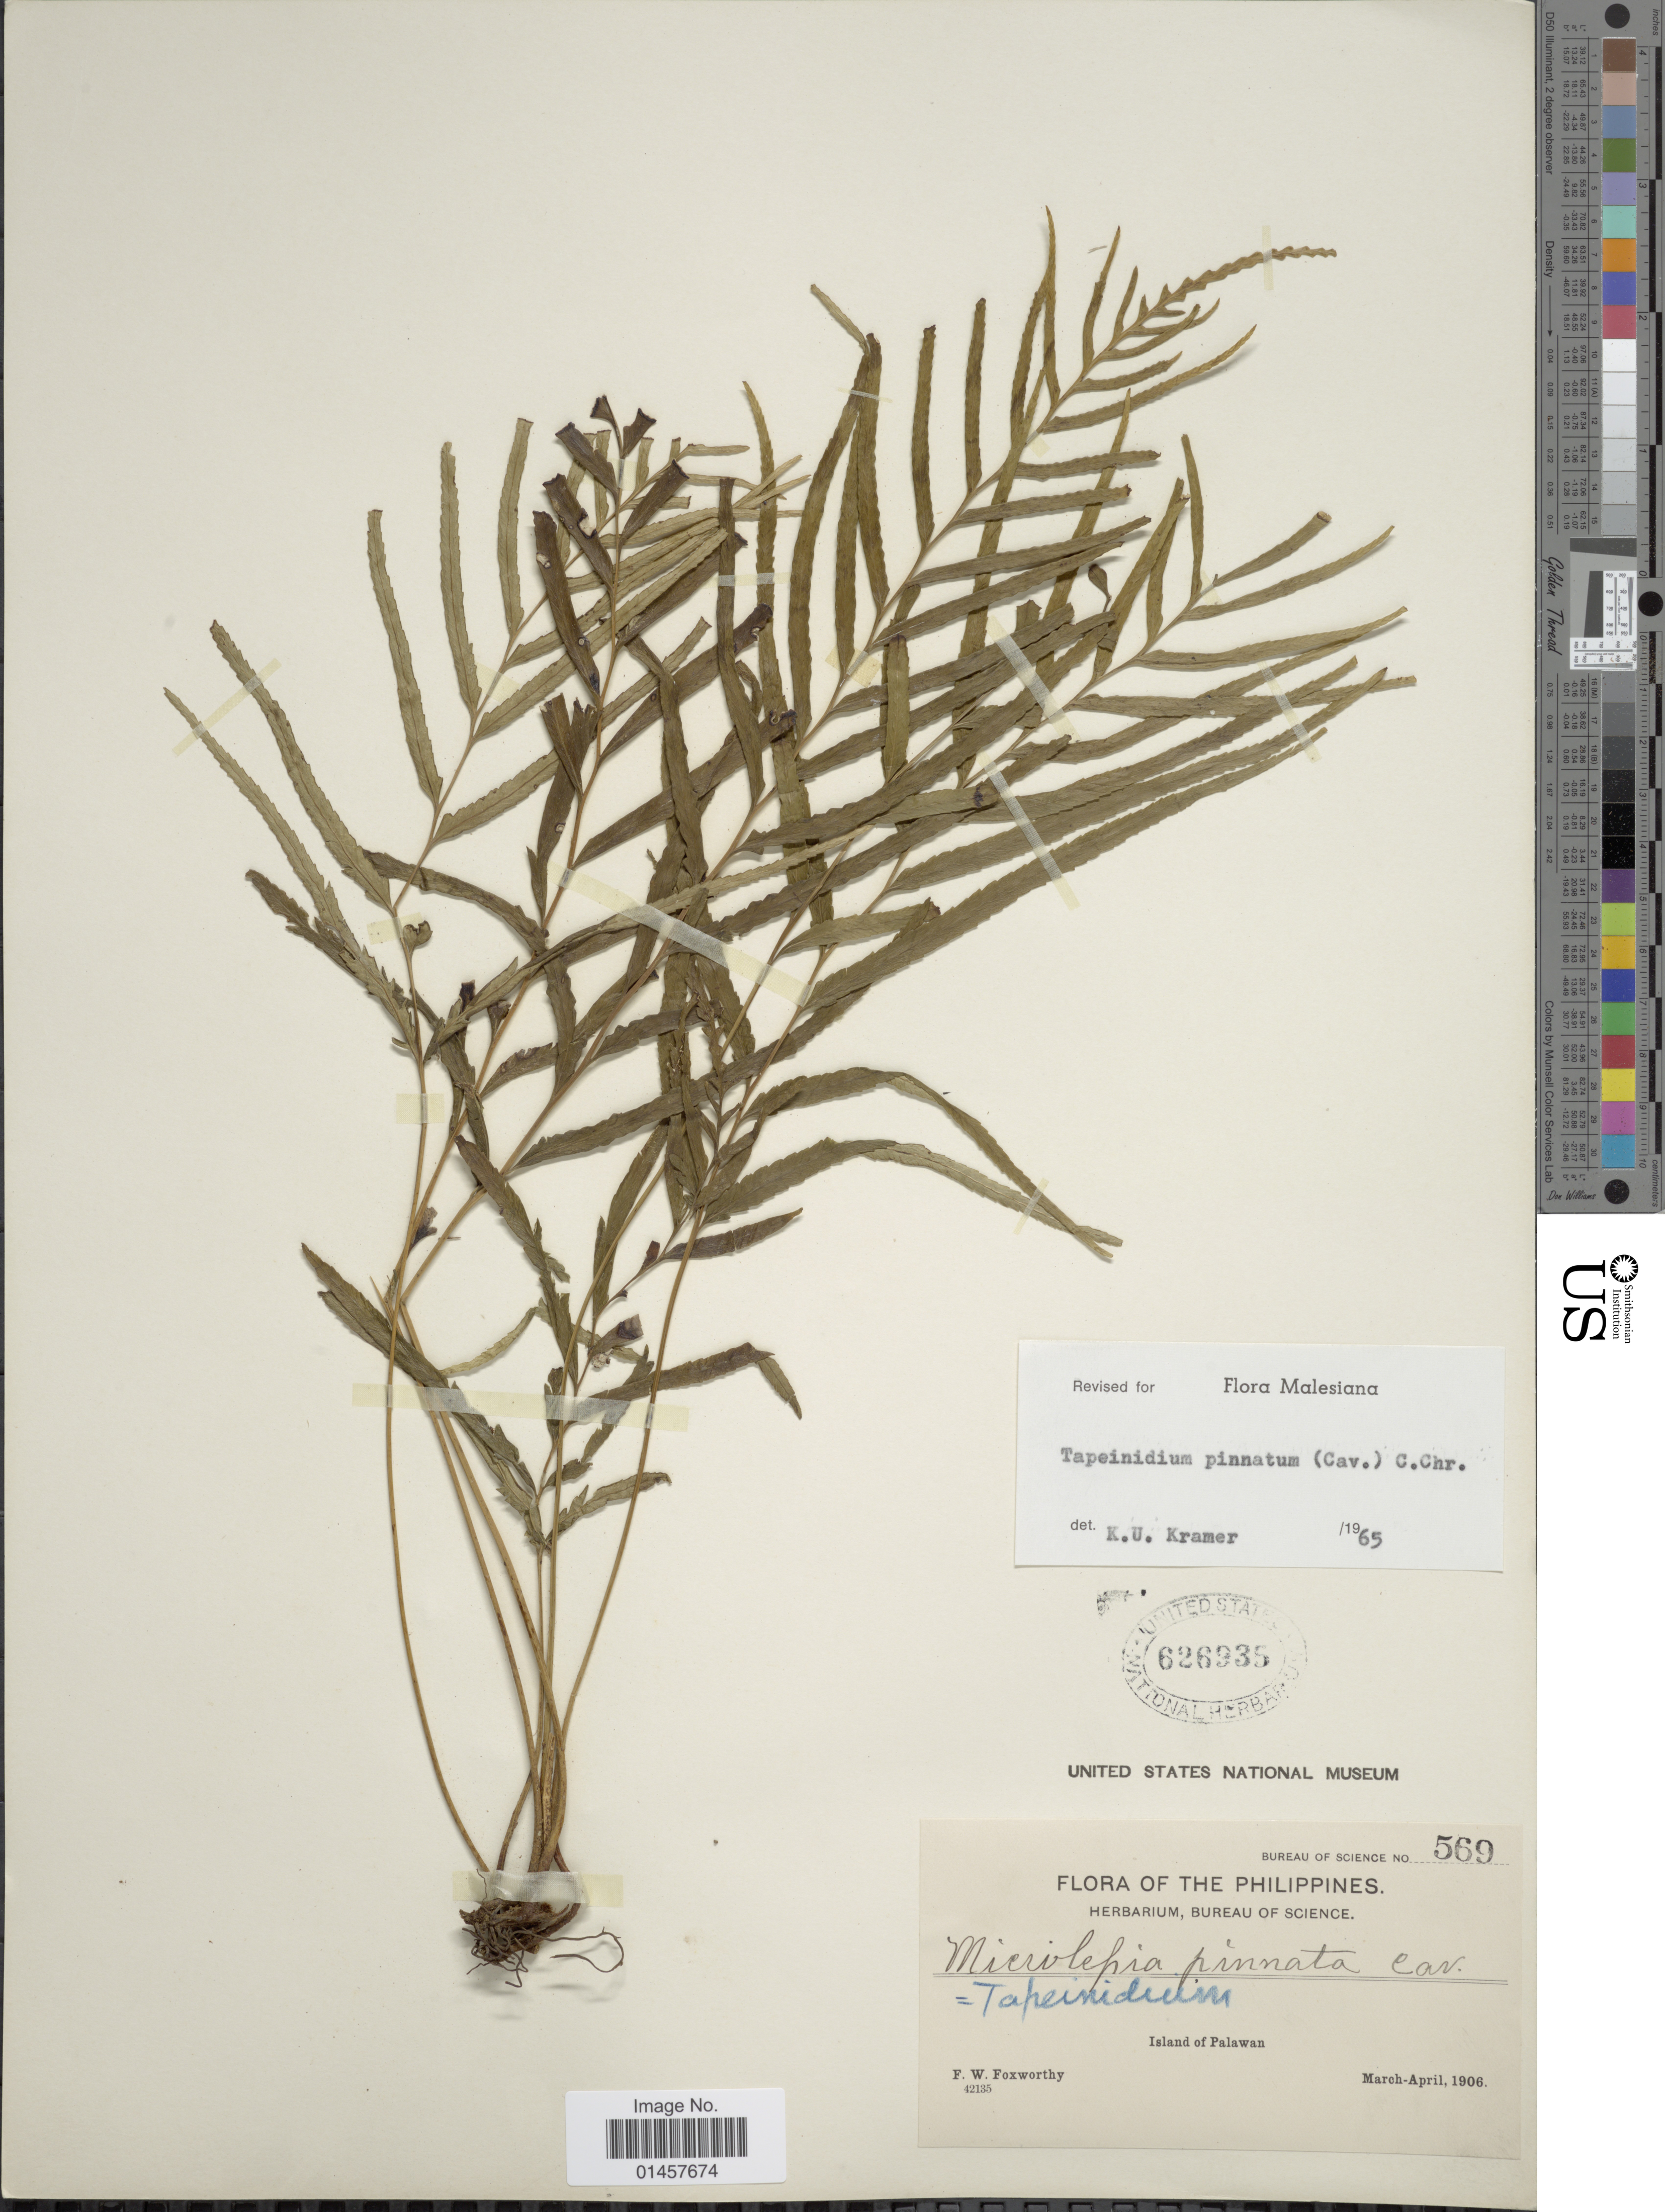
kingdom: Plantae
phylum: Tracheophyta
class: Polypodiopsida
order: Polypodiales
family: Lindsaeaceae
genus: Tapeinidium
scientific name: Tapeinidium pinnatum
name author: (Cav.) C. Chr.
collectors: F. W. Foxworthy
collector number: Bureau of Science 569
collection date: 1906-04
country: Philippines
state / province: Mimaropa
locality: Island of Palawan,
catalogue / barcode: US 626935